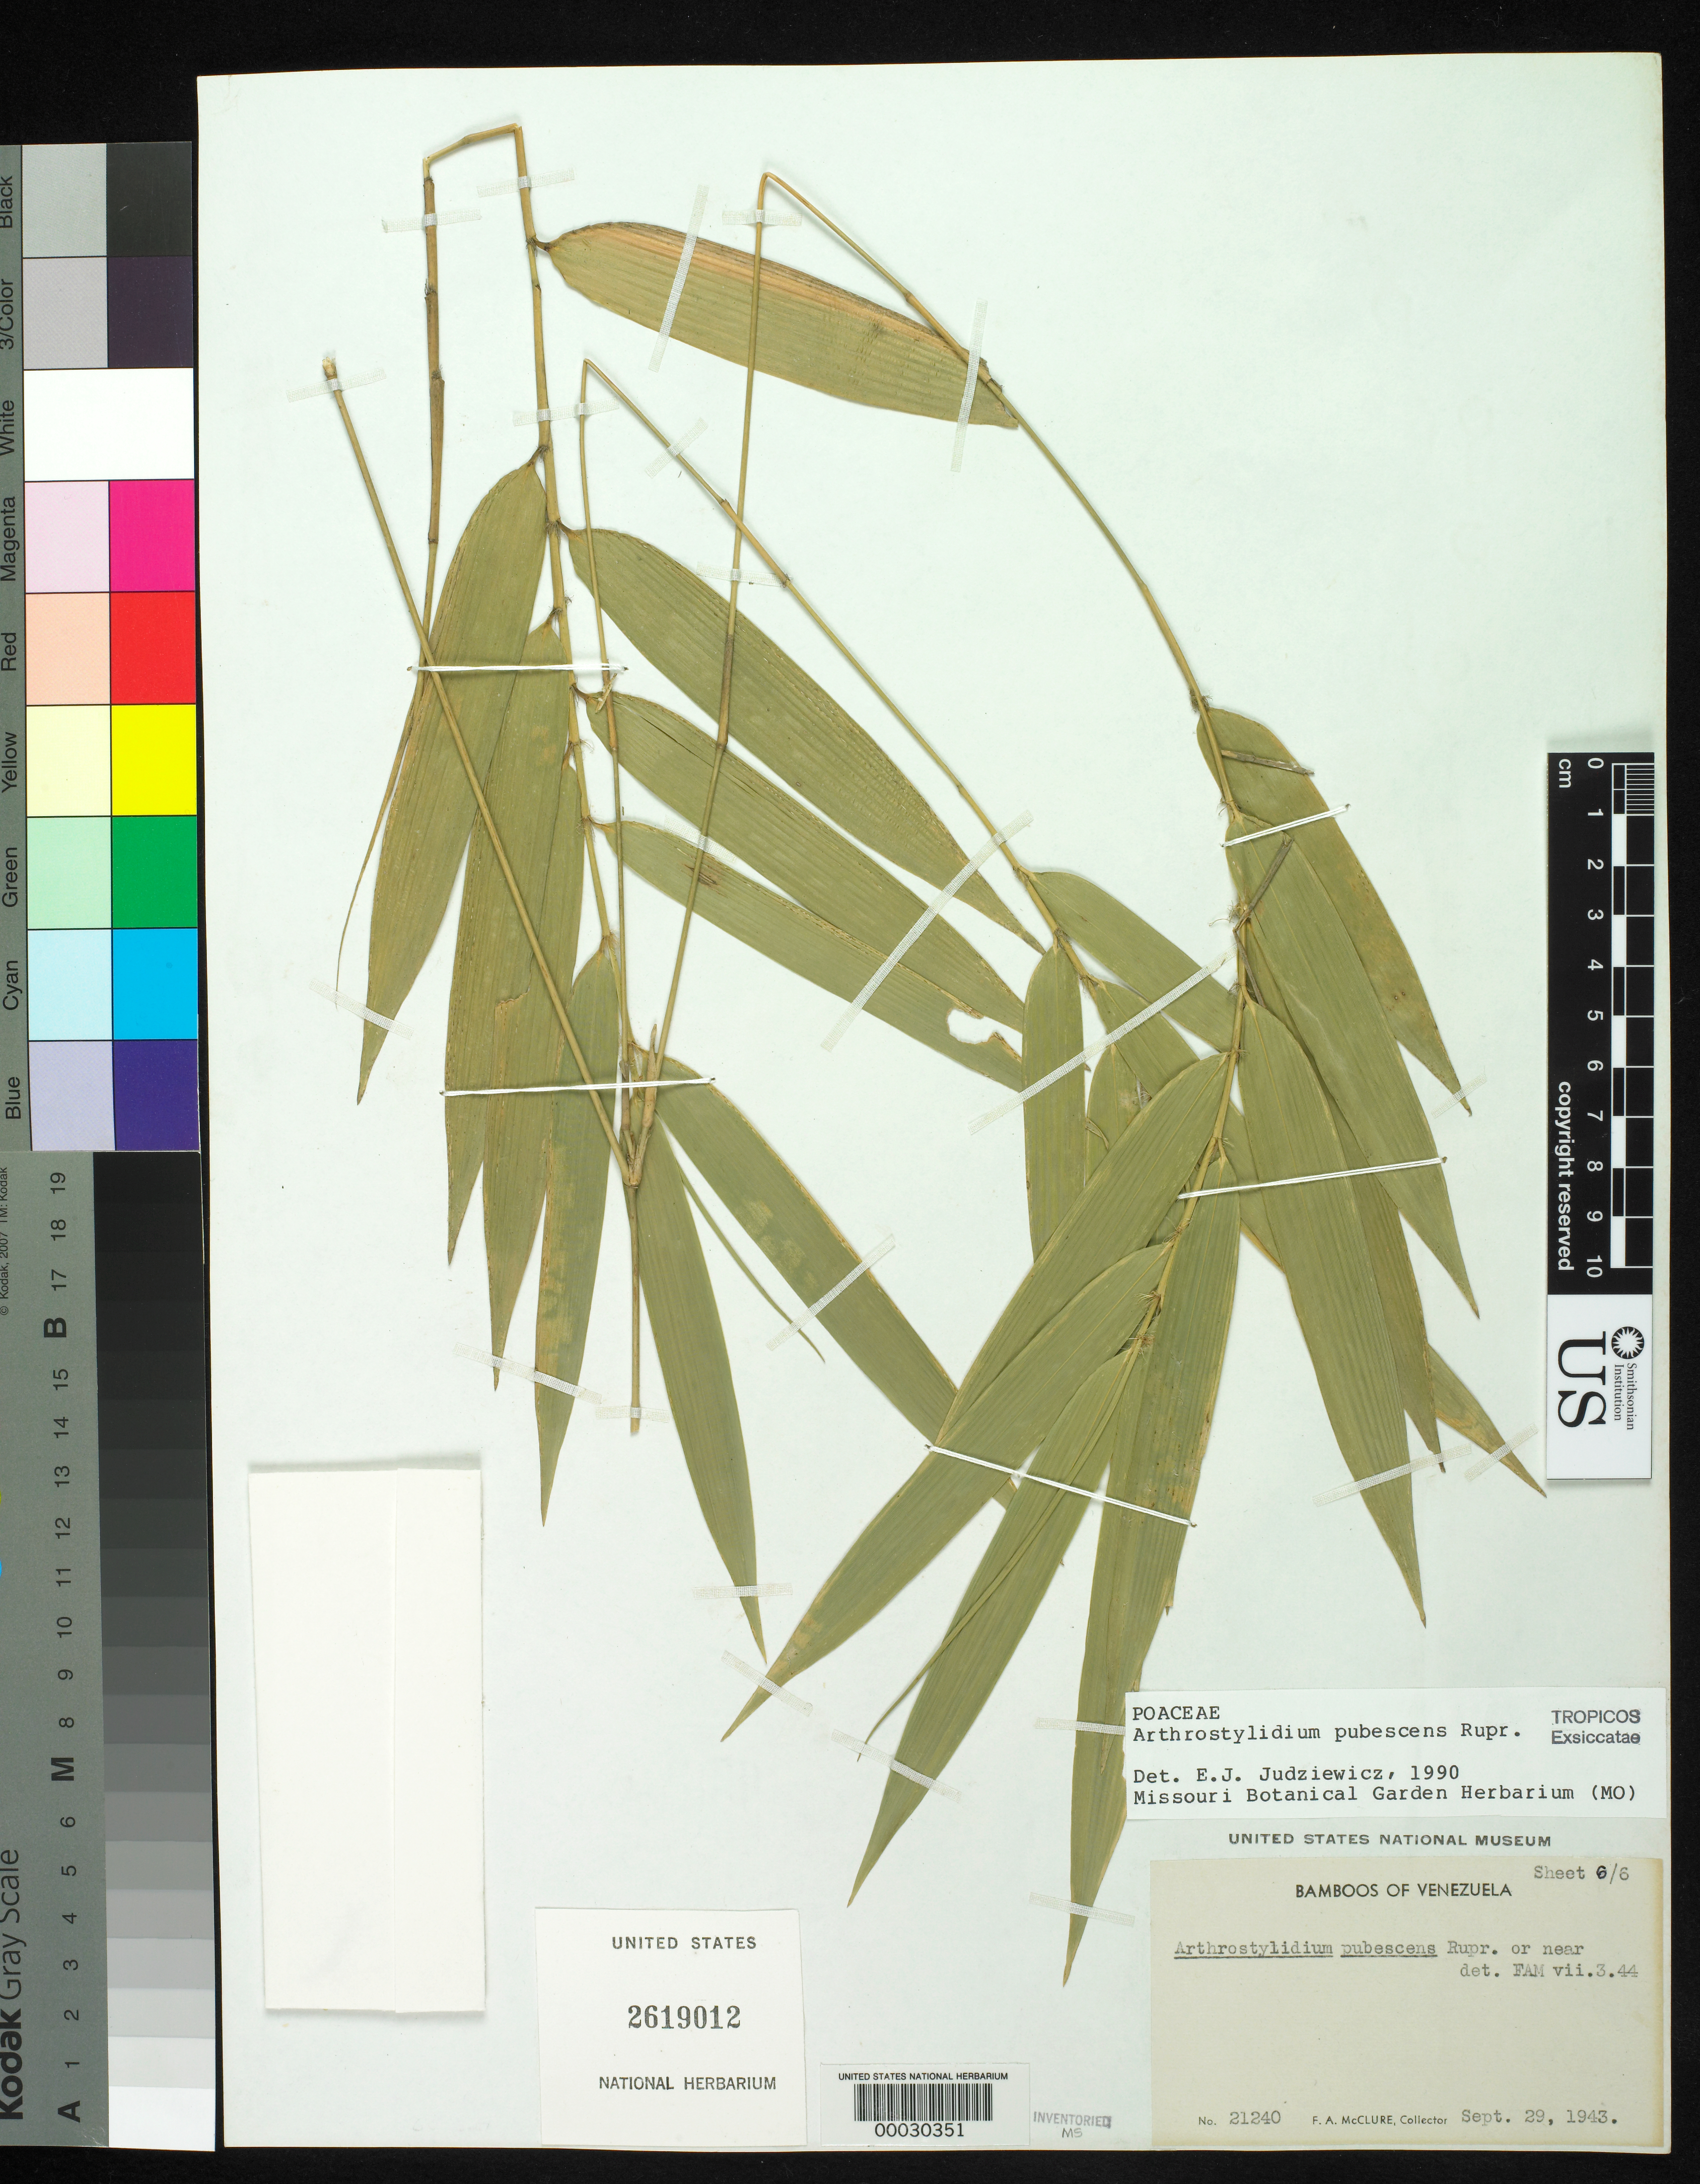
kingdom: Plantae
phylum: Tracheophyta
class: Liliopsida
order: Poales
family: Poaceae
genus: Arthrostylidium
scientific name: Arthrostylidium pubescens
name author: Rupr.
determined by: Judziewicz, E. J.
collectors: F. A. McClure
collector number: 21240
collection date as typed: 29 Sep 1943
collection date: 1943-09-29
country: Venezuela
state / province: Distrito Federal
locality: El junquito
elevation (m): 1200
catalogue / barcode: US 2619012